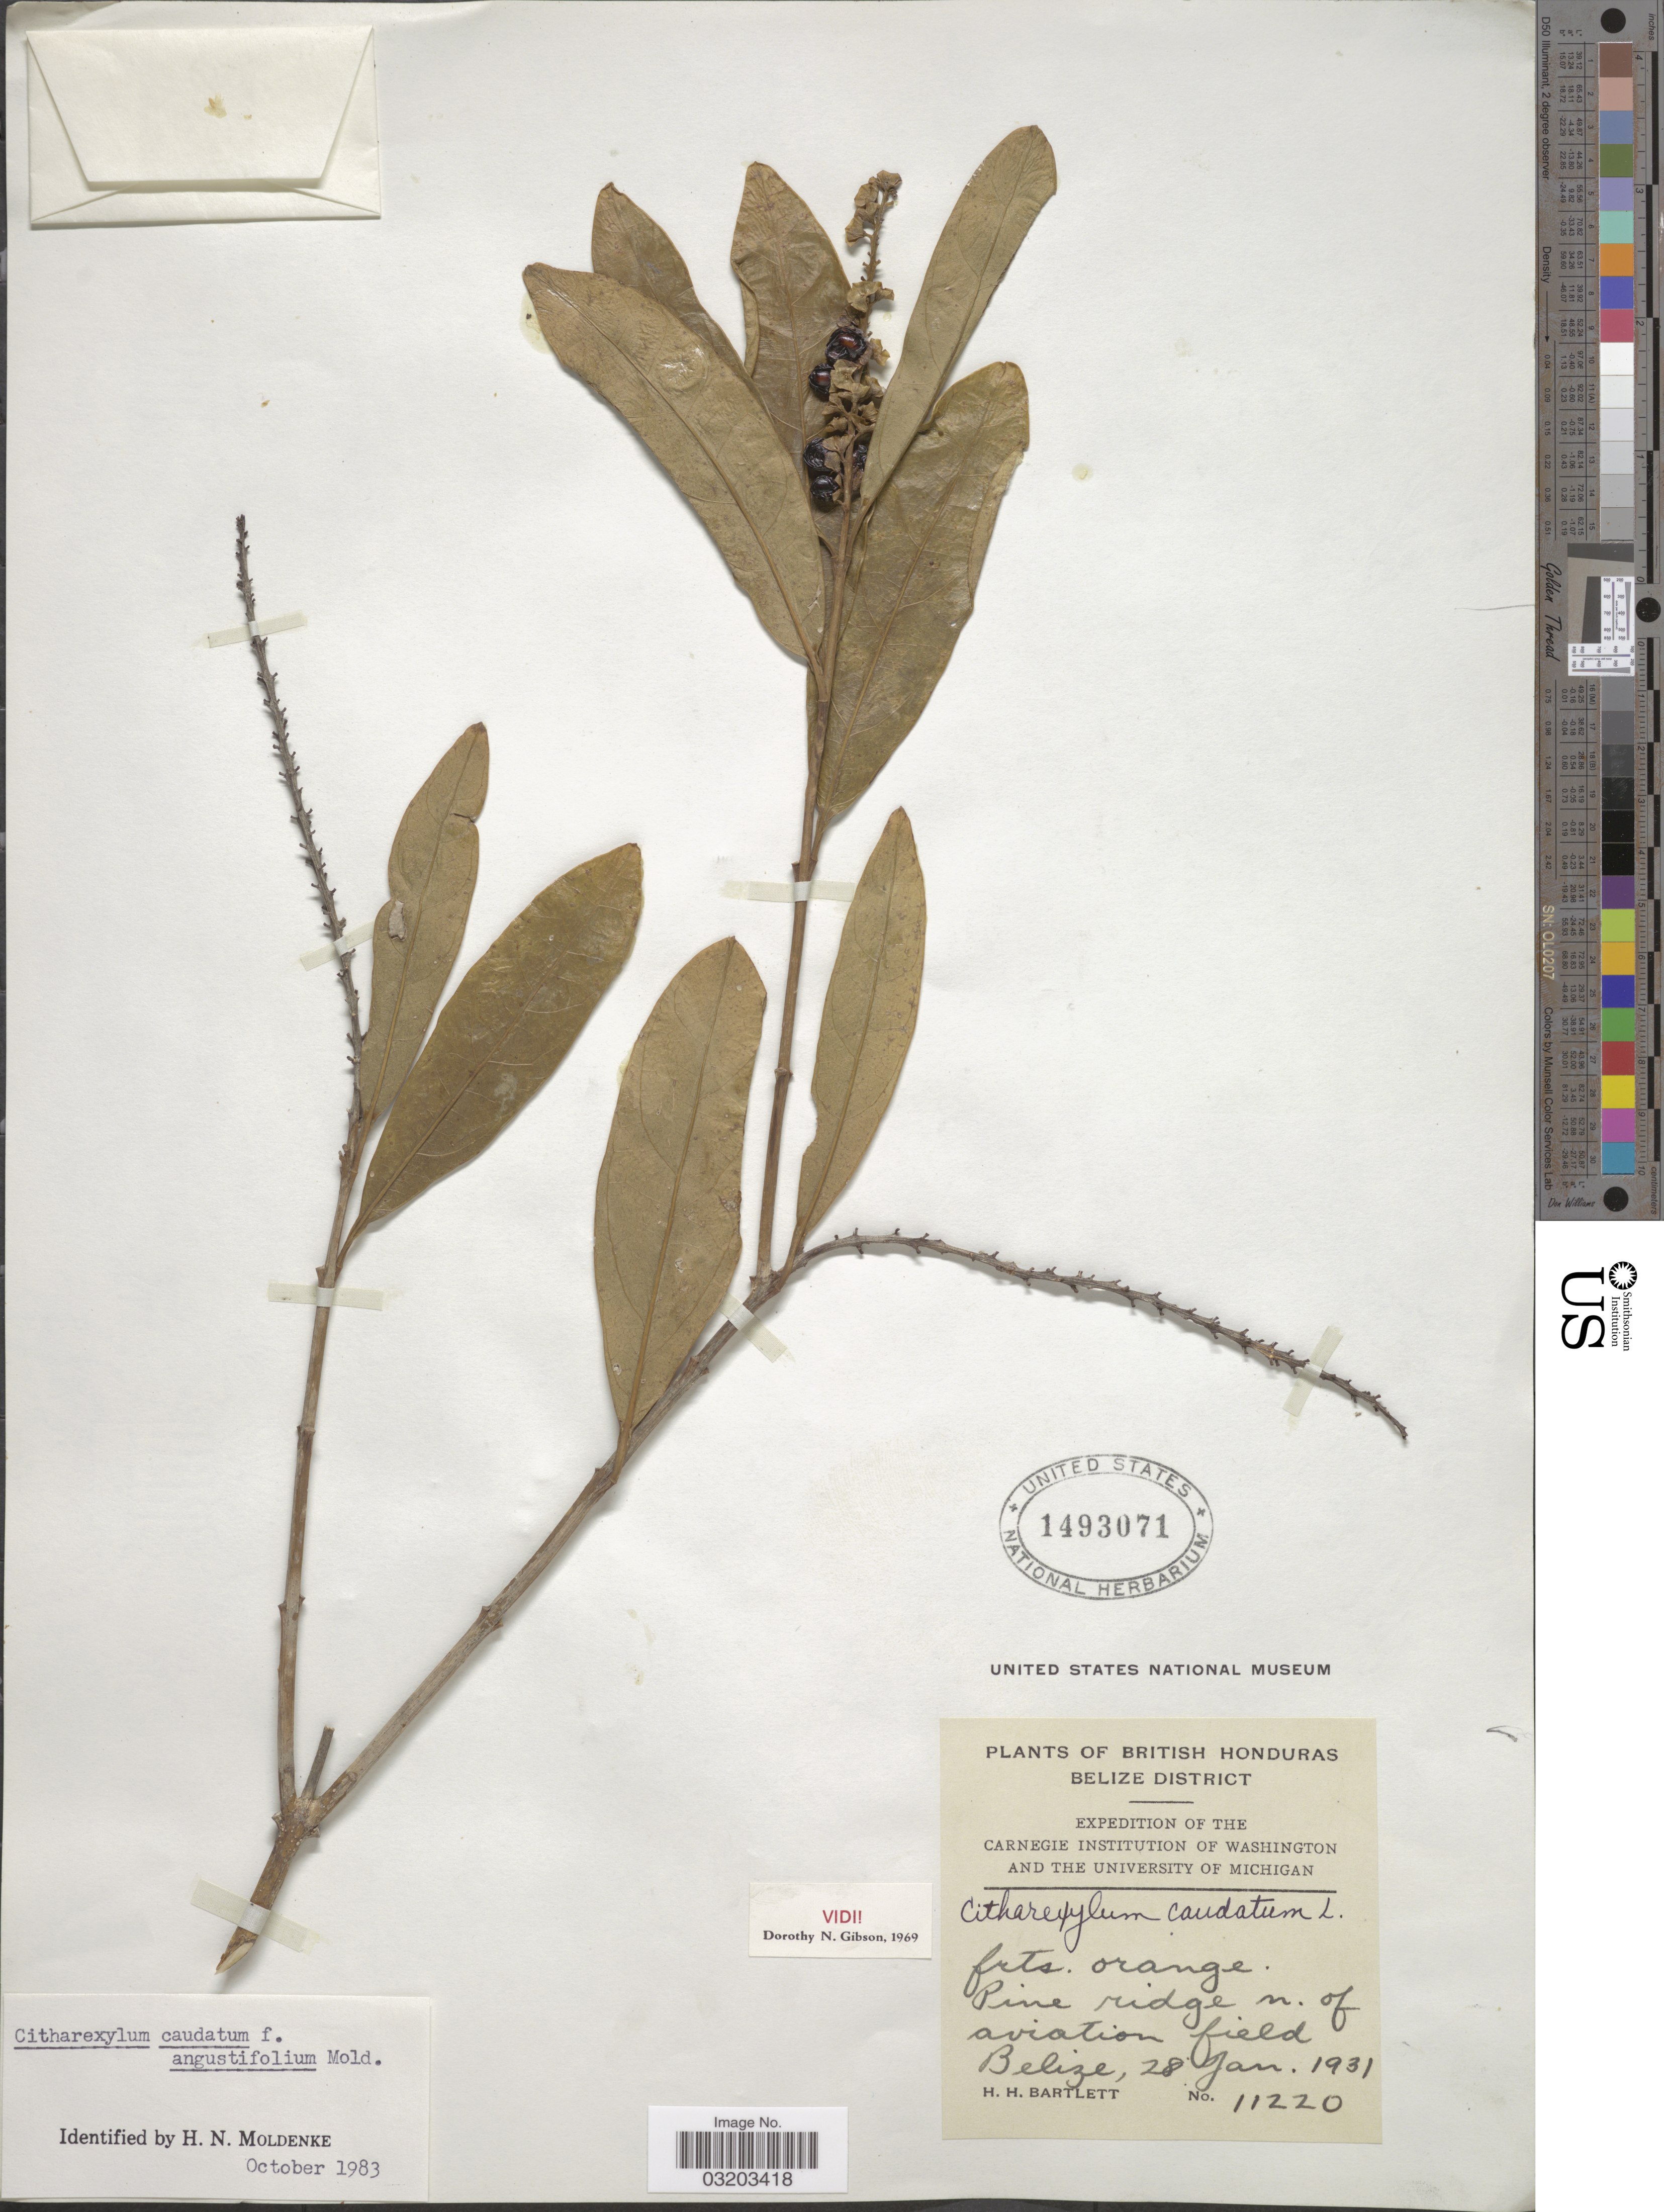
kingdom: Plantae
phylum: Tracheophyta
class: Magnoliopsida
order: Lamiales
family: Verbenaceae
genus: Citharexylum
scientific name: Citharexylum caudatum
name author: L.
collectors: H. H. Bartlett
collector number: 11220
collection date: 1931-01-28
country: Belize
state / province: Belize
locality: British Honduras. Belize District. Pine ridge n. of aviation field.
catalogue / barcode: US 1493071